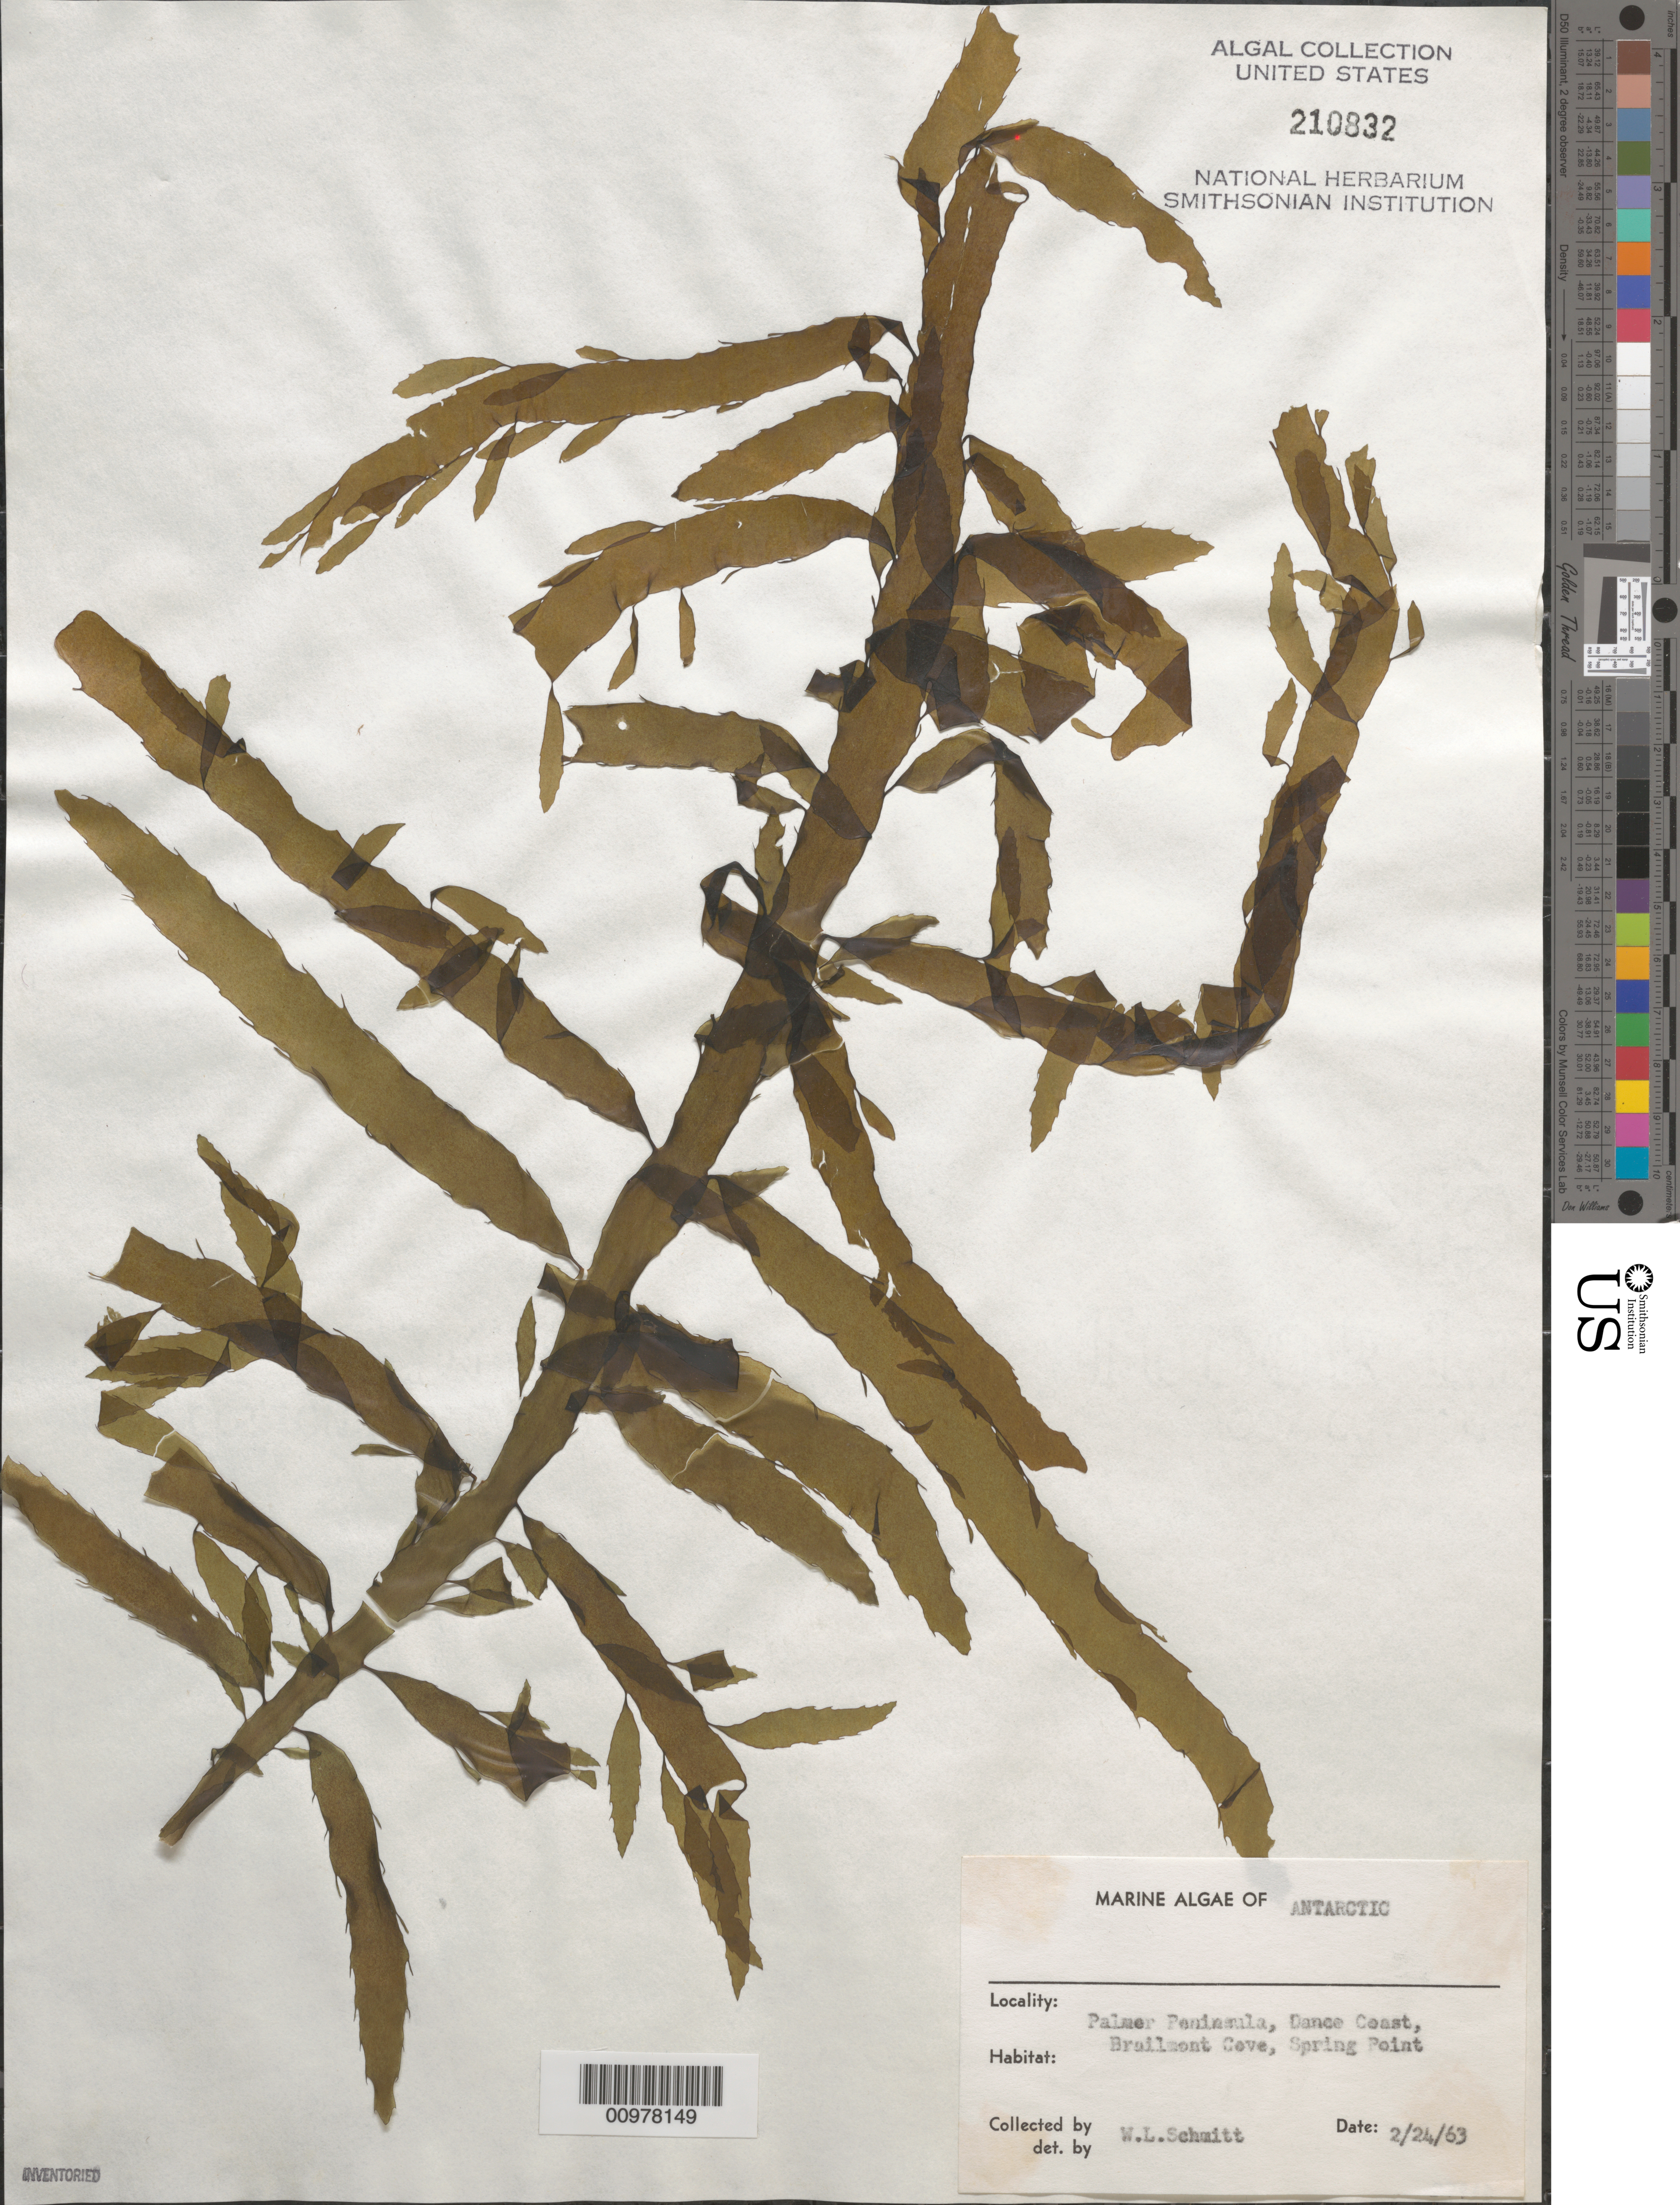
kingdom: Chromista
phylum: Ochrophyta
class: Phaeophyceae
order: Desmarestiales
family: Desmarestiaceae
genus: Desmarestia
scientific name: Desmarestia sp.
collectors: W. L. Schmitt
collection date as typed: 24 Feb 1963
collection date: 1963-02-24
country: Antarctica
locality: Danco Coast, Brailmont Cove, Spring Point, Antarctic Peninsula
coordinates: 64 14'S, 61 07'W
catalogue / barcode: US 210832